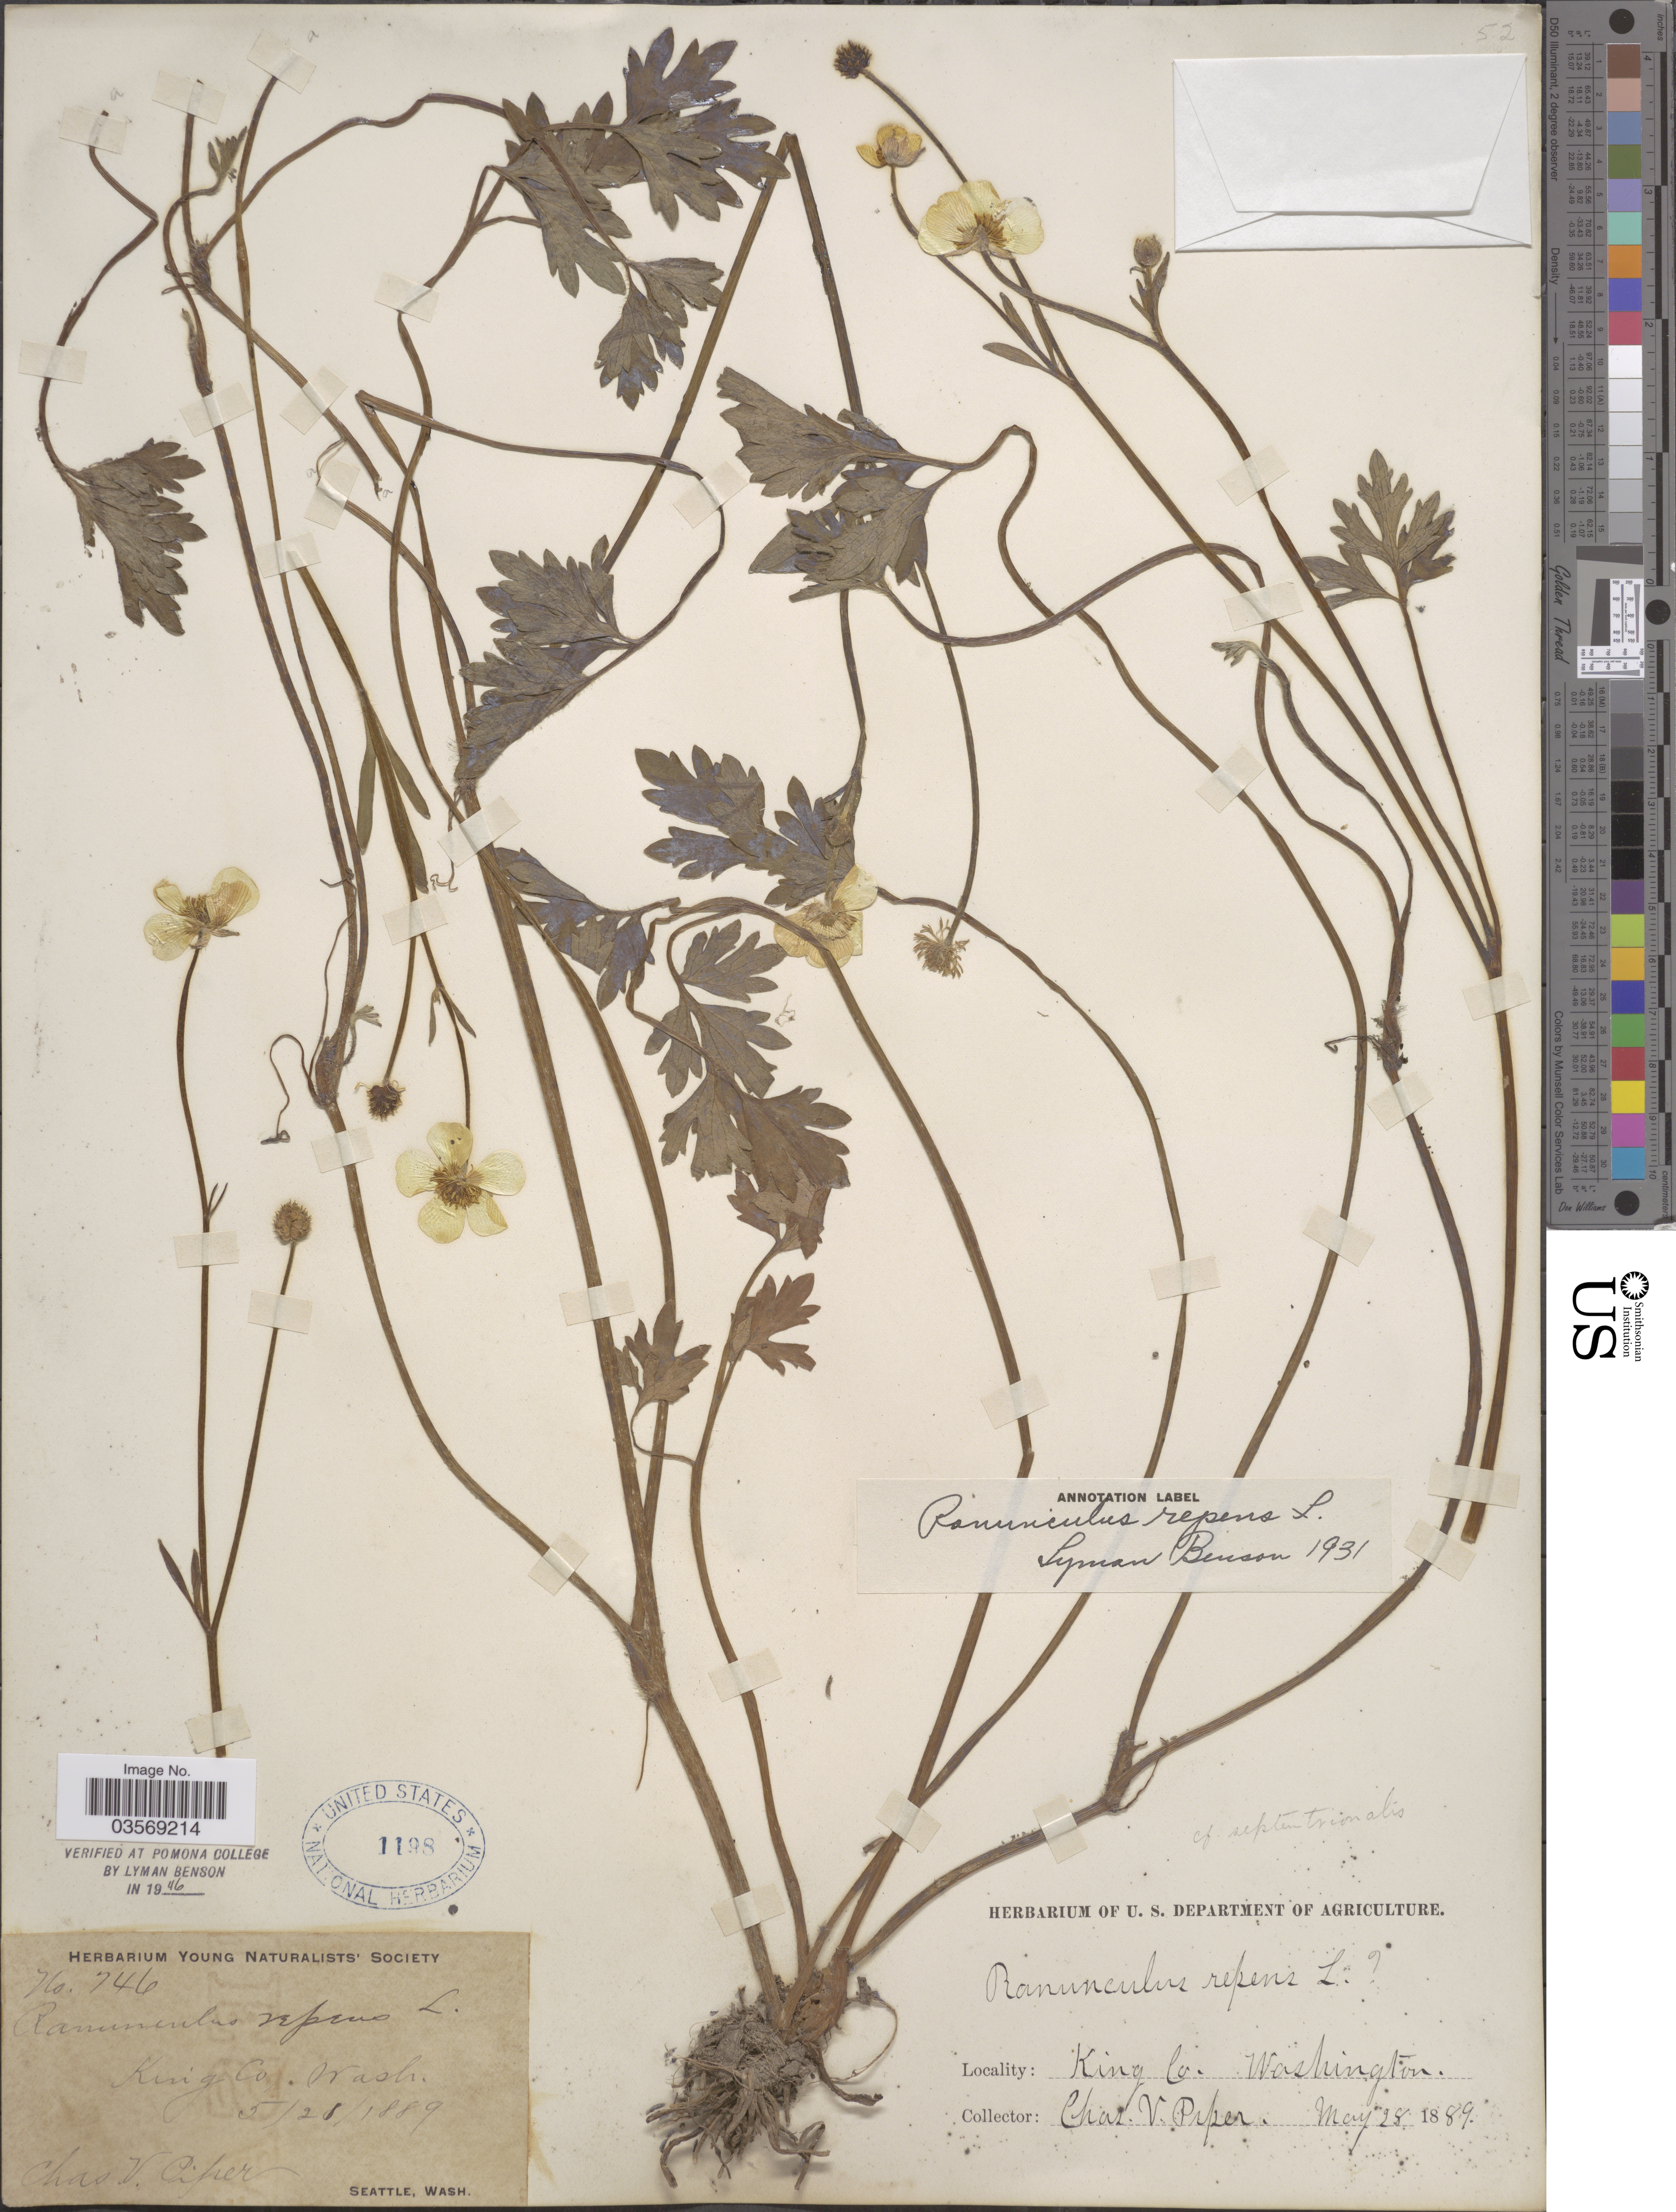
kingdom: Plantae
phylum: Tracheophyta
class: Magnoliopsida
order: Ranunculales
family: Ranunculaceae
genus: Ranunculus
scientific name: Ranunculus repens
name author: L.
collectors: C. V. Piper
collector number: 746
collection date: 1889-05-28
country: United States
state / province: Washington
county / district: King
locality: King Co.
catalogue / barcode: US 1198